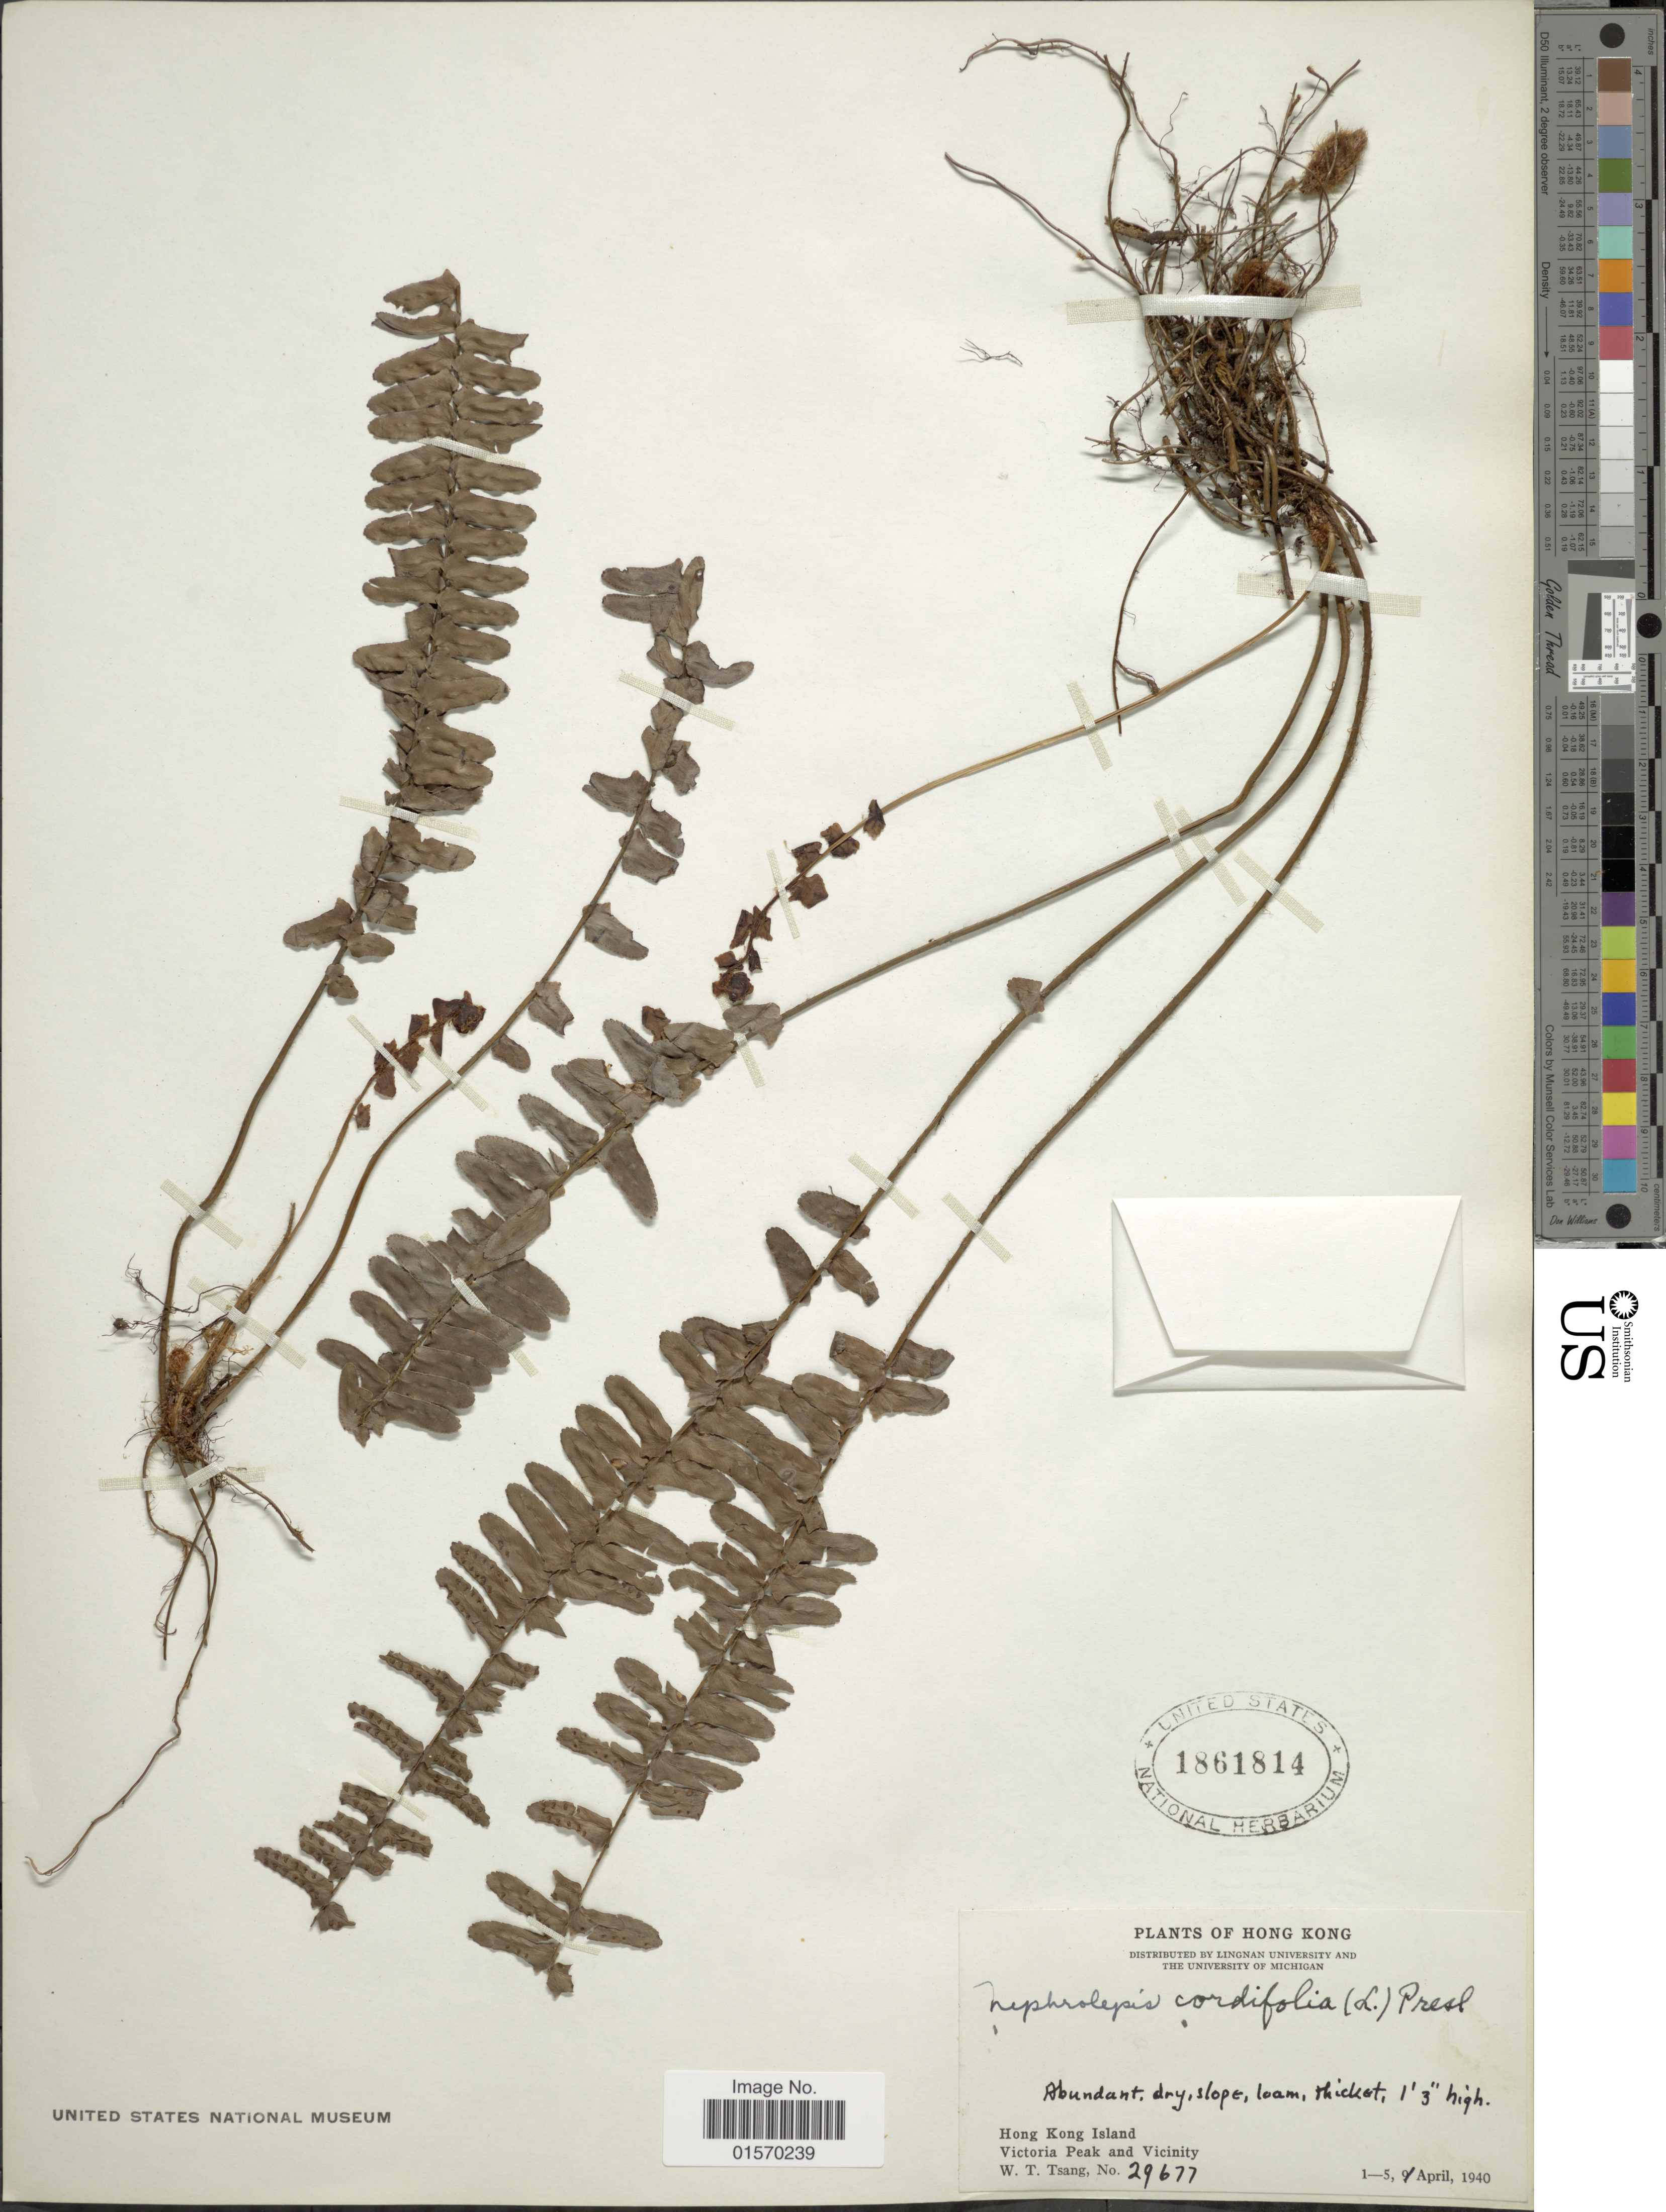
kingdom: Plantae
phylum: Tracheophyta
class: Polypodiopsida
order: Polypodiales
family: Nephrolepidaceae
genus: Nephrolepis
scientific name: Nephrolepis cordifolia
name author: (L.) C. Presl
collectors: W. T. Tsang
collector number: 29677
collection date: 1940-04-01/1940-04-05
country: China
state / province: Hong Kong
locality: Hong Kong Island. Victoria Peak and Vicinity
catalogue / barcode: US 1861814